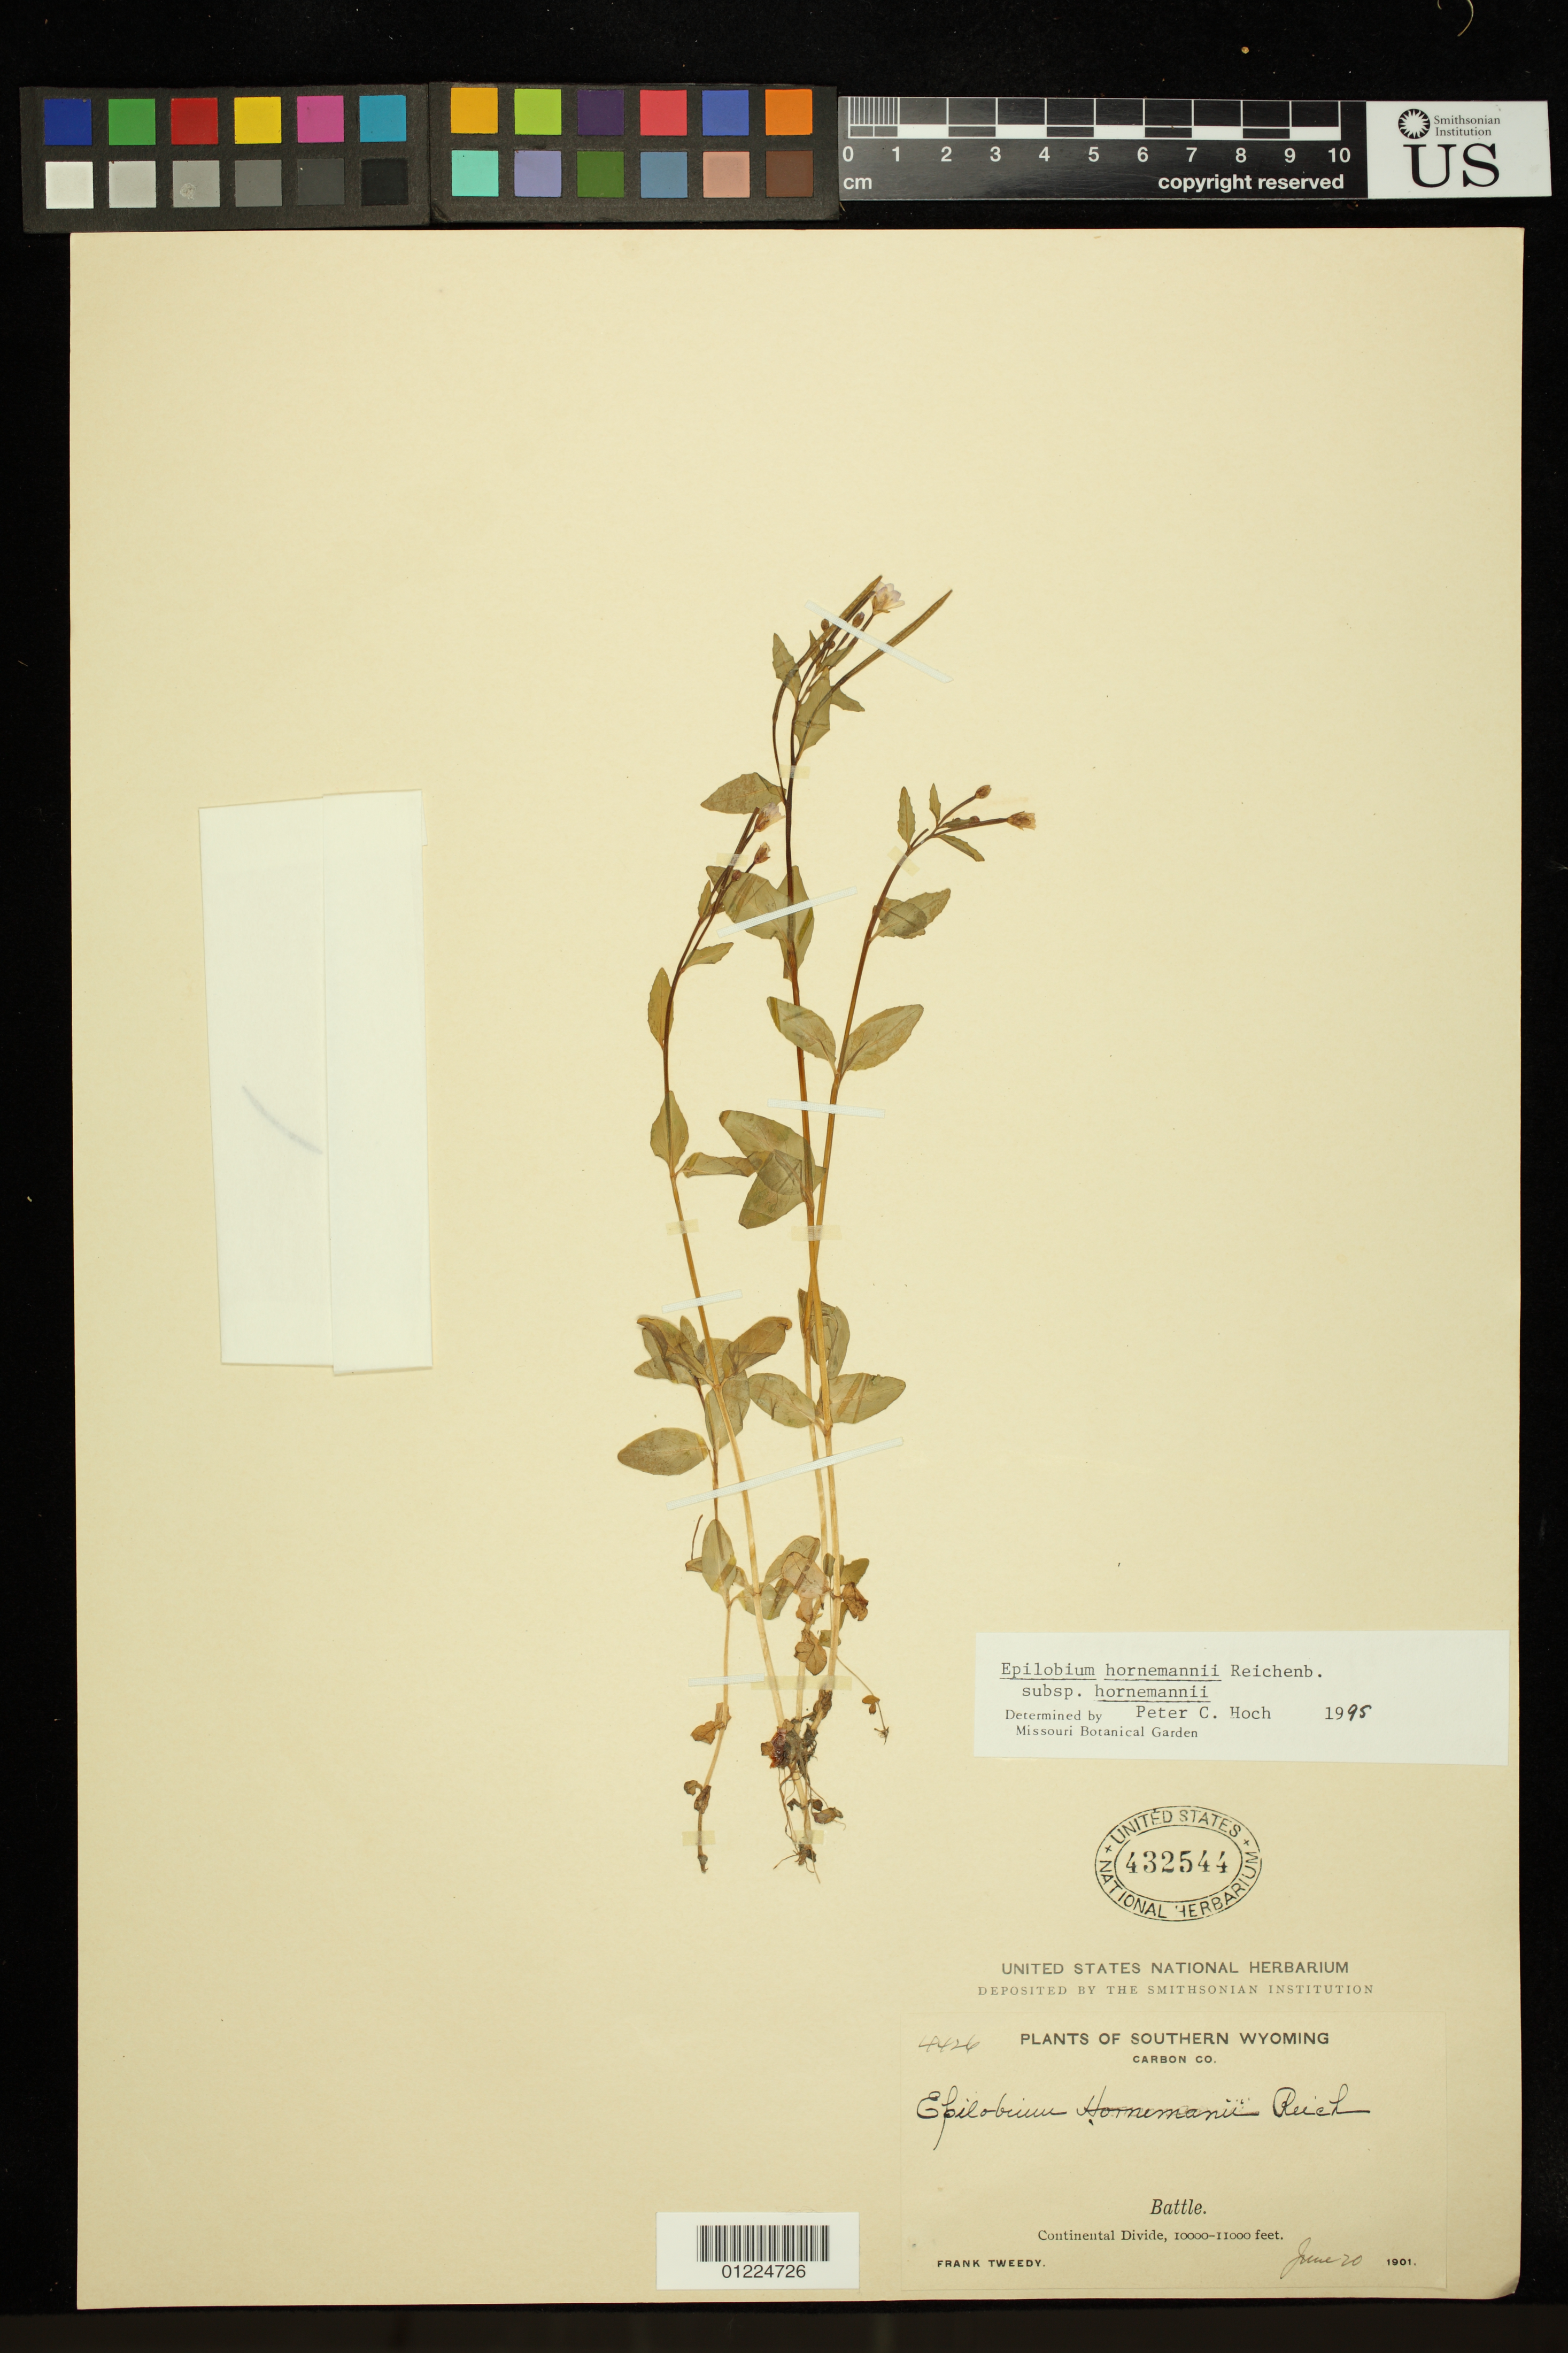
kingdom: Plantae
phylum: Tracheophyta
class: Magnoliopsida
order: Myrtales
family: Onagraceae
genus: Epilobium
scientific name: Epilobium hornemannii subsp. hornemannii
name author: Rchb.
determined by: Hoch, P. C.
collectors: F. Tweedy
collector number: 4426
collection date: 1901-06-20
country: United States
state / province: Wyoming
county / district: Carbon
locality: Battle, Continental Divide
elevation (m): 3048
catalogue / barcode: US 432544